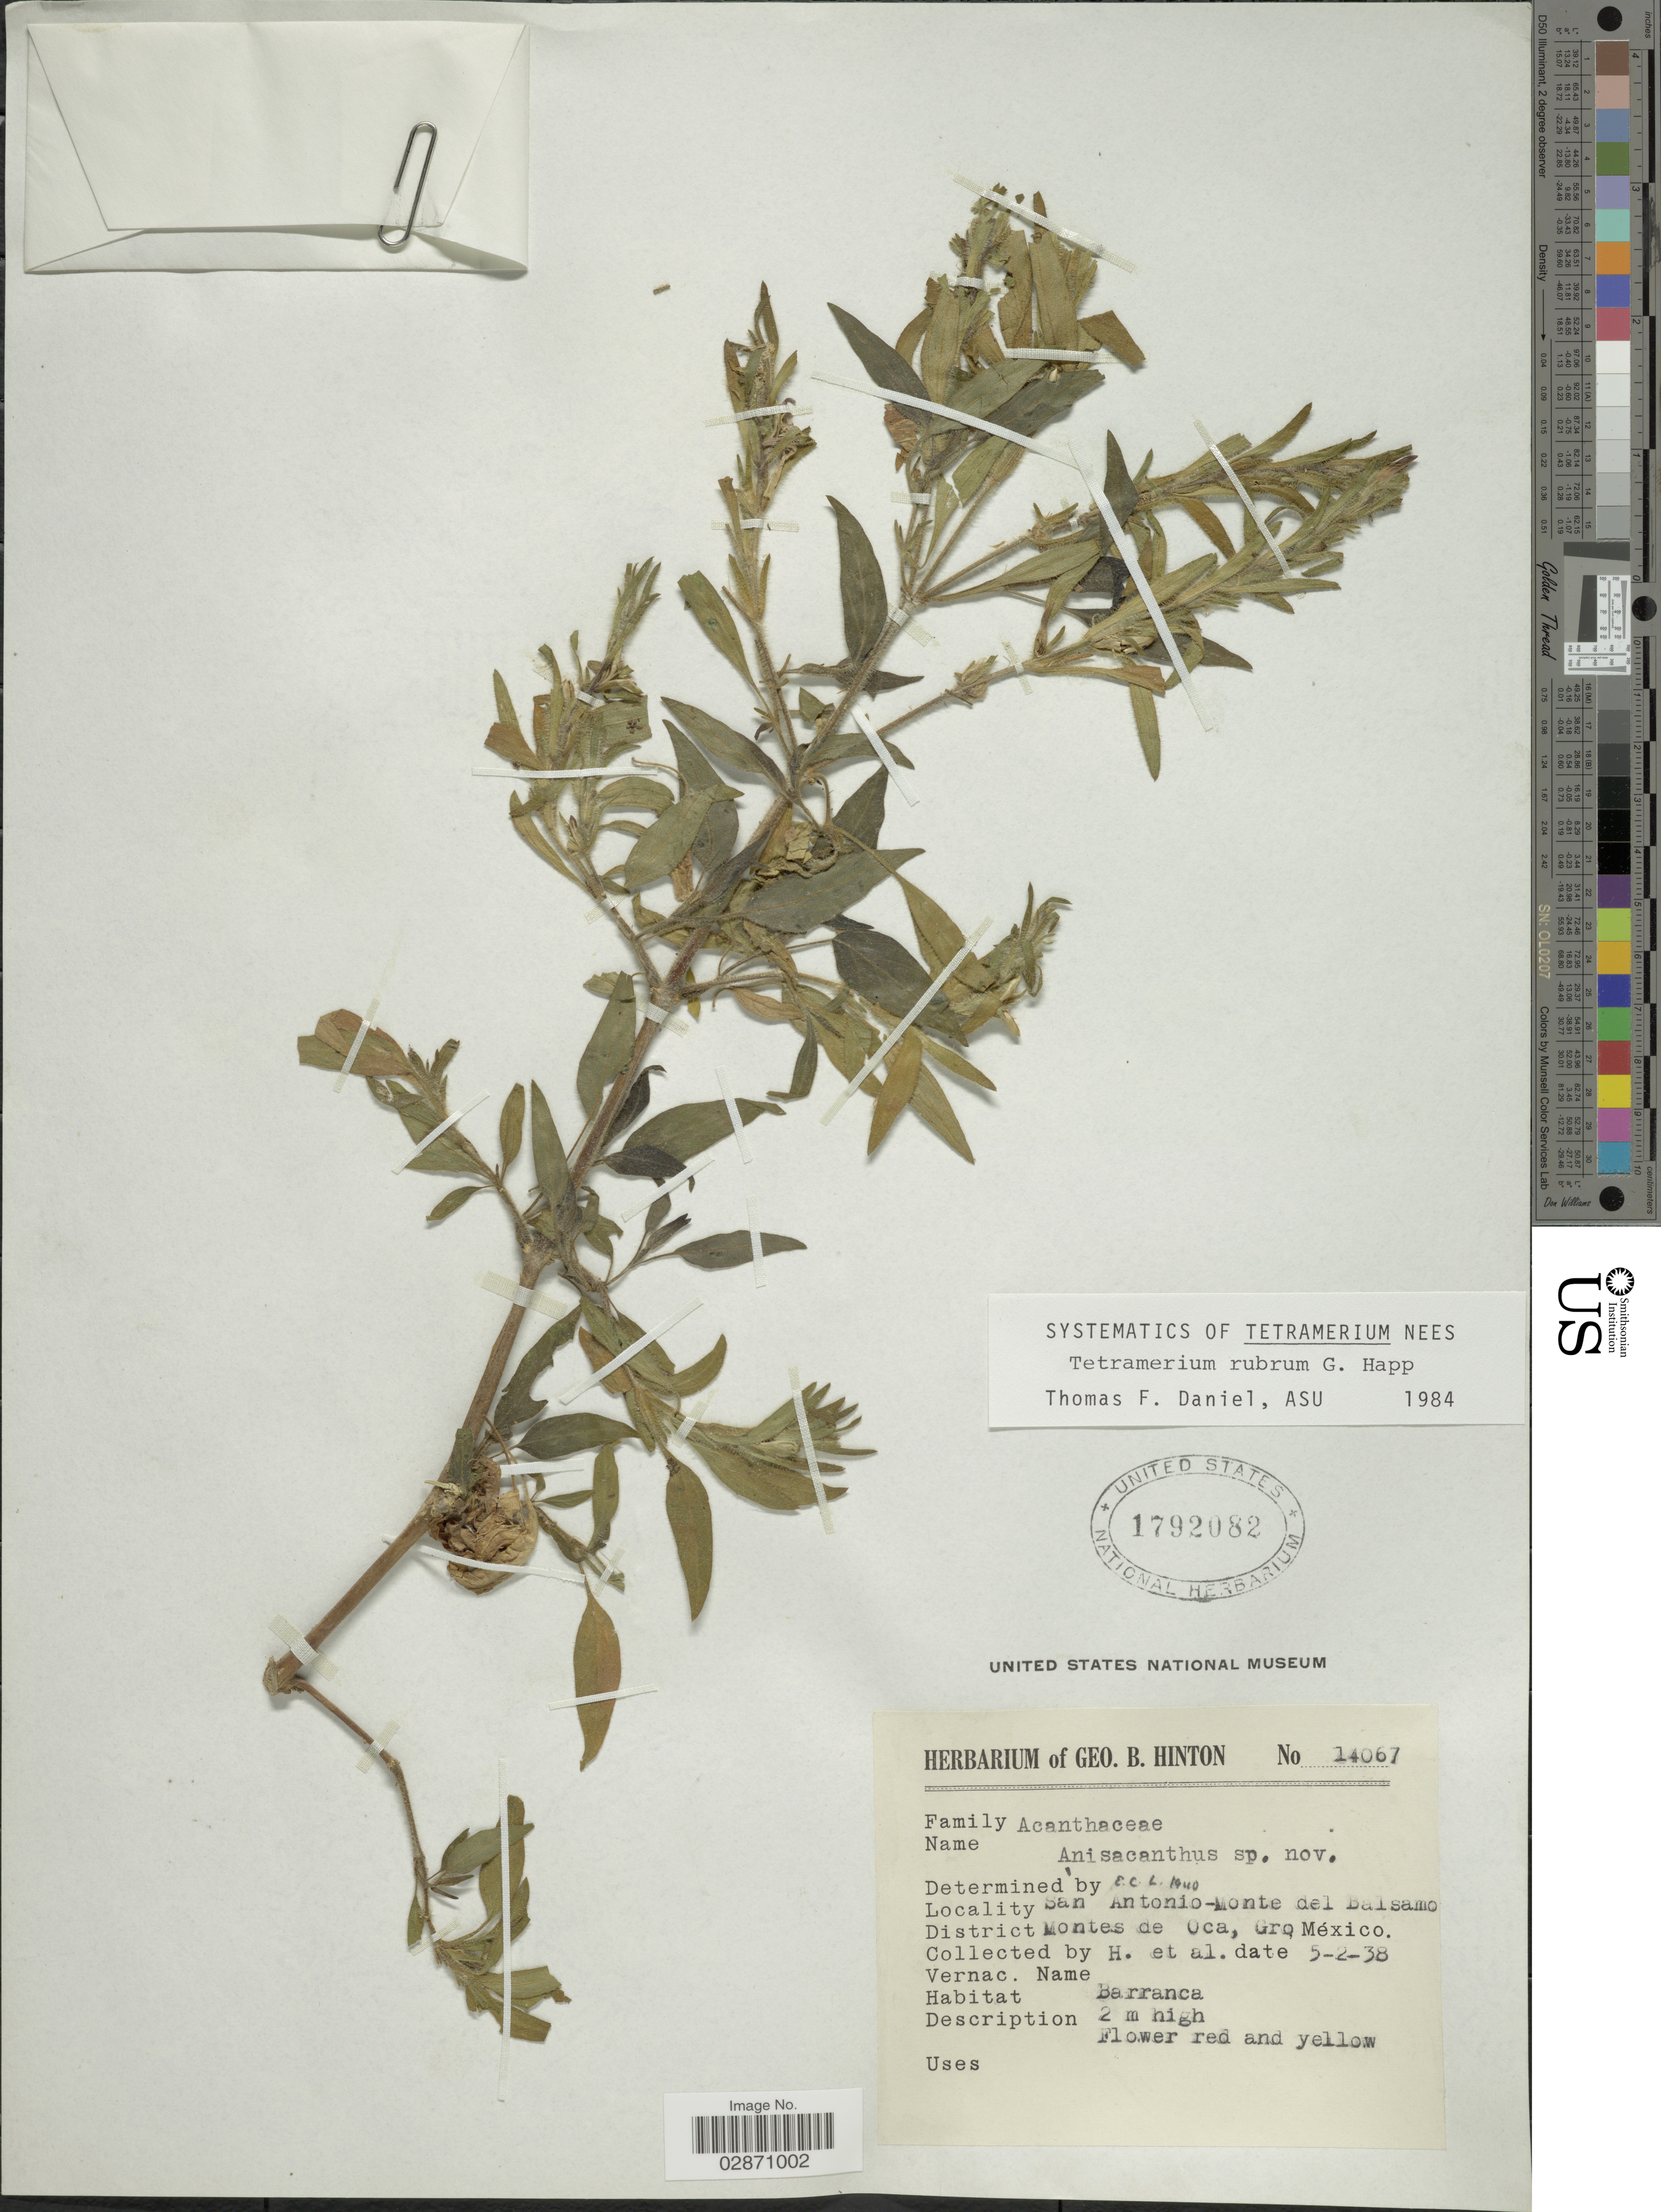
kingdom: Plantae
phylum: Tracheophyta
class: Magnoliopsida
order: Lamiales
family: Acanthaceae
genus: Tetramerium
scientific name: Tetramerium rubrum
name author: Happ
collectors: G. B. Hinton & et al.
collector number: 14067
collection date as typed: Transcribed d/m/y: 5/2/38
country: Mexico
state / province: Guerrero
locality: San Antoni - Monte del Balsamo, District Montes de Oca.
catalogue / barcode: US 1792082